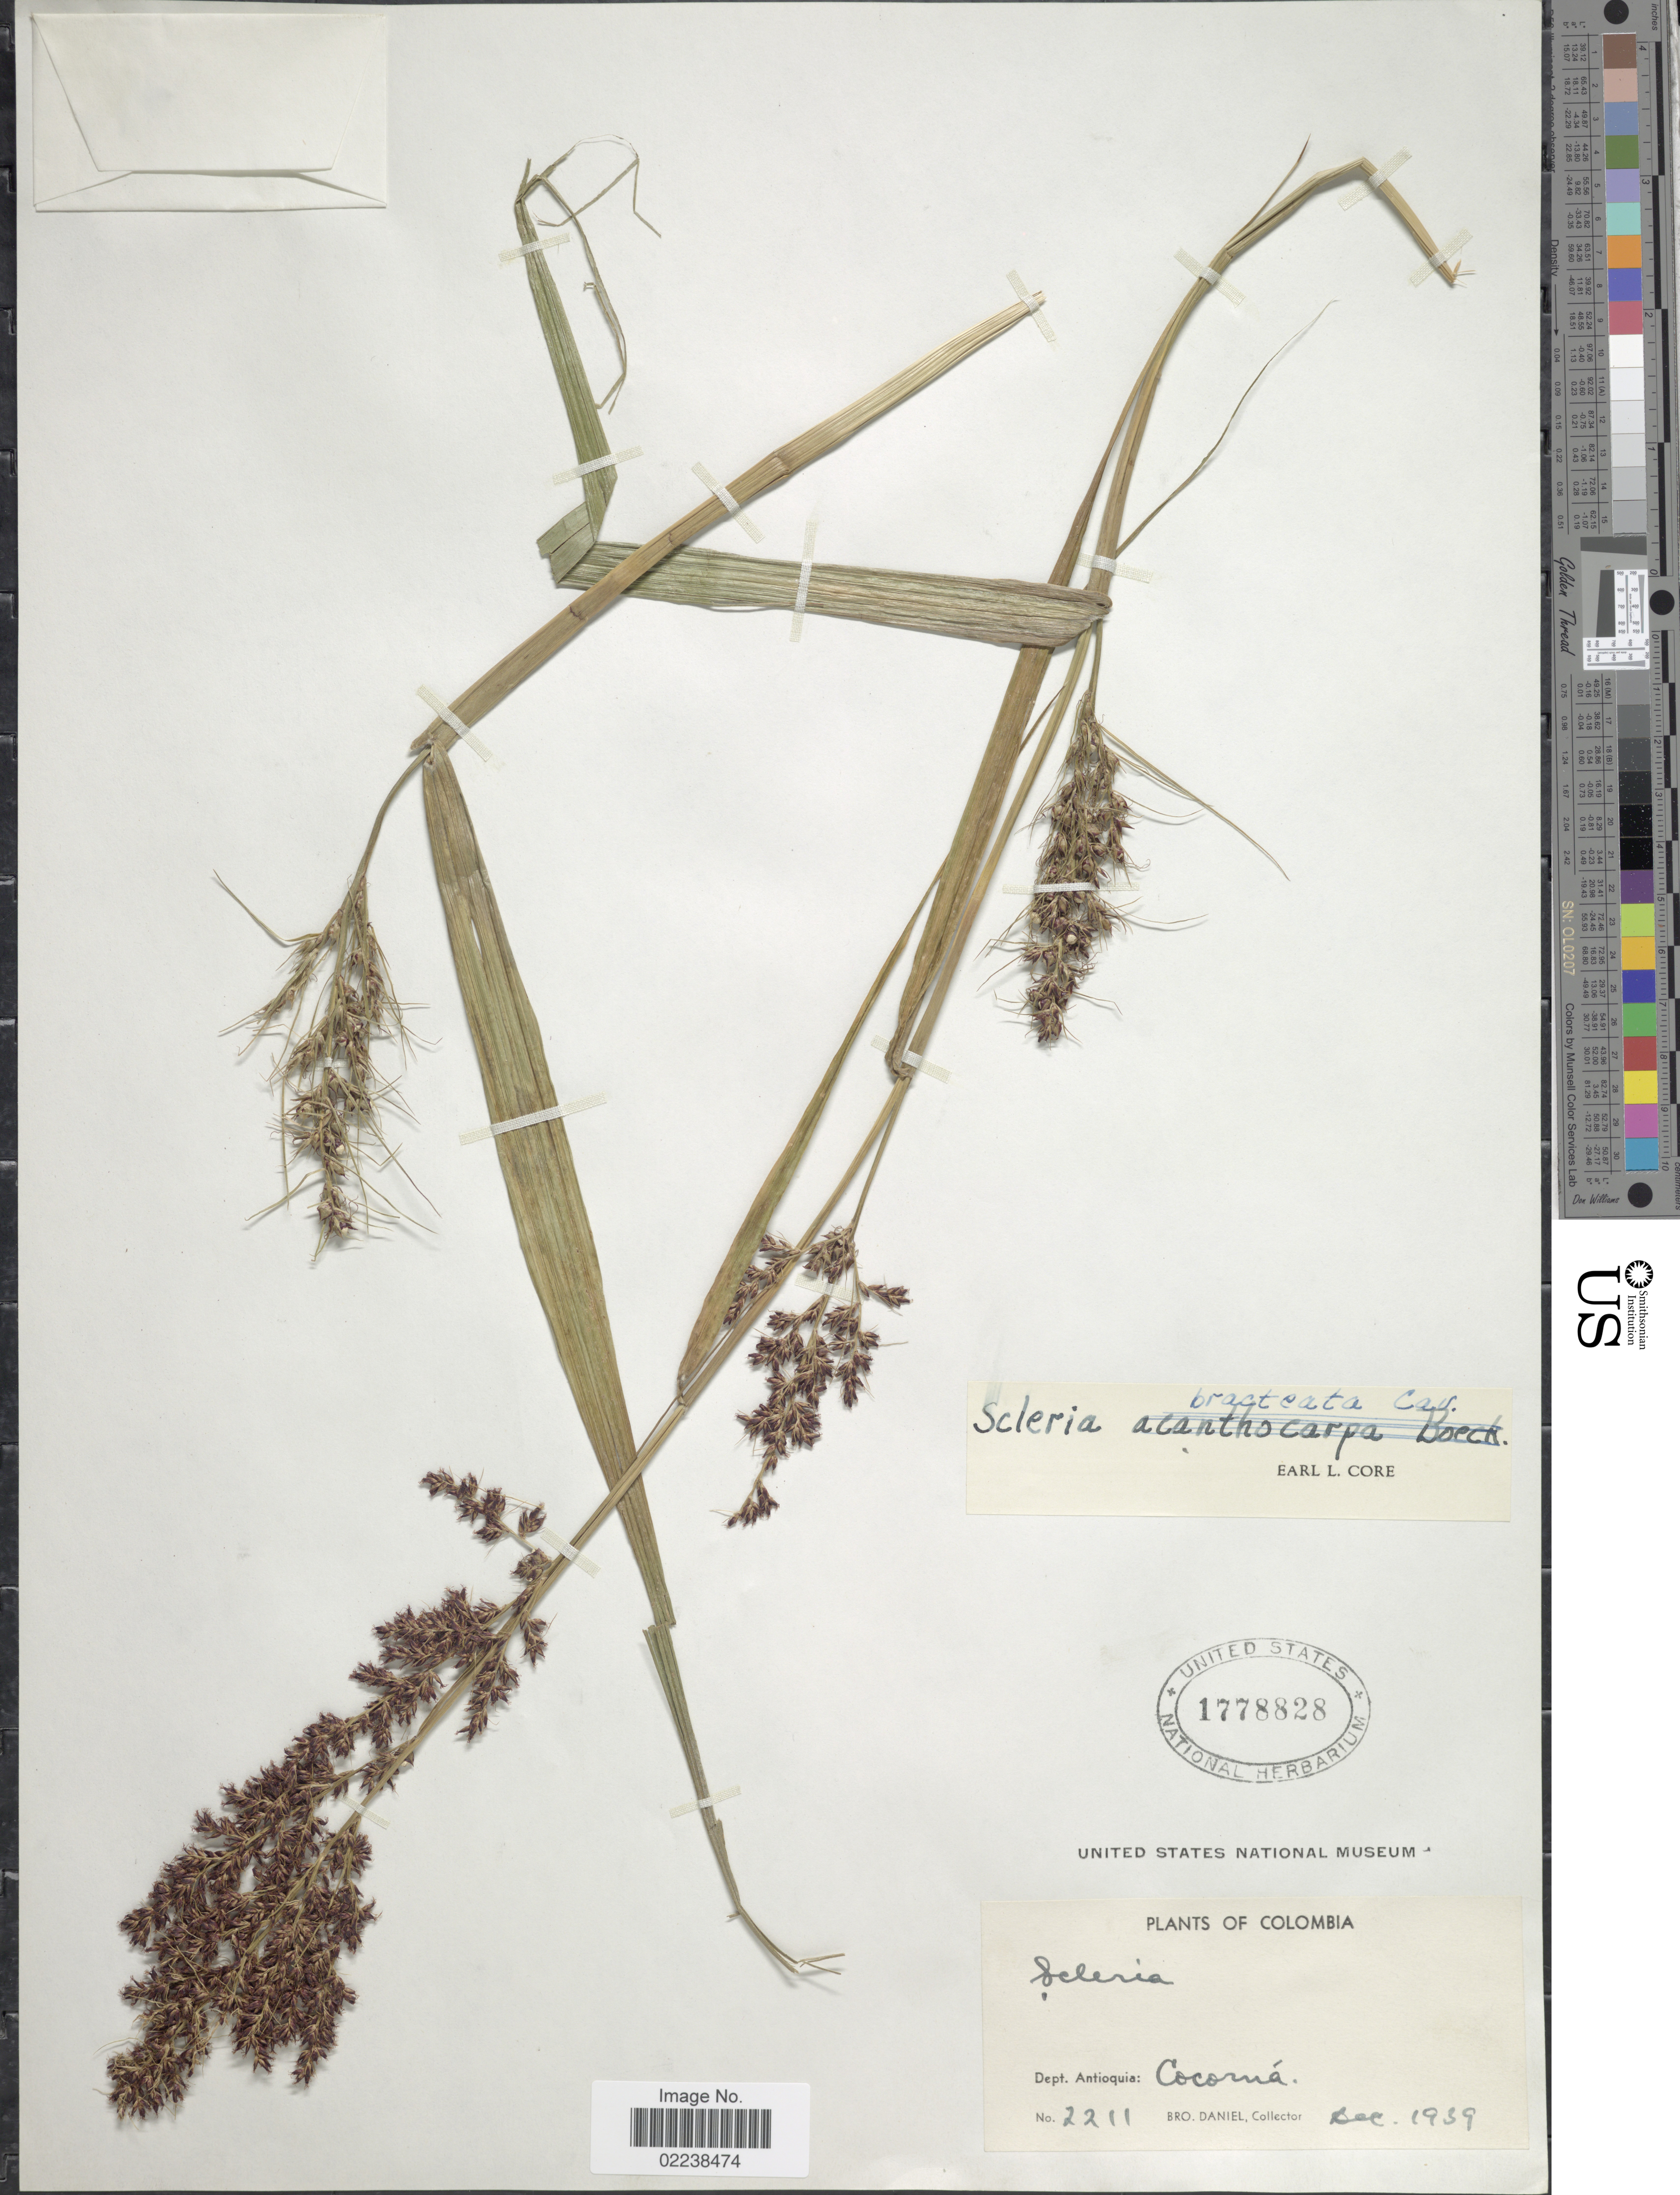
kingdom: Plantae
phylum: Tracheophyta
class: Liliopsida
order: Poales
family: Cyperaceae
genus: Scleria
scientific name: Scleria bracteata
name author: Cav.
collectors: Bro. Daniel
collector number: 2211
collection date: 1939-12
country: Colombia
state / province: Antioquia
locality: Dept. Antioquia: Cocorna.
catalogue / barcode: US 1778828